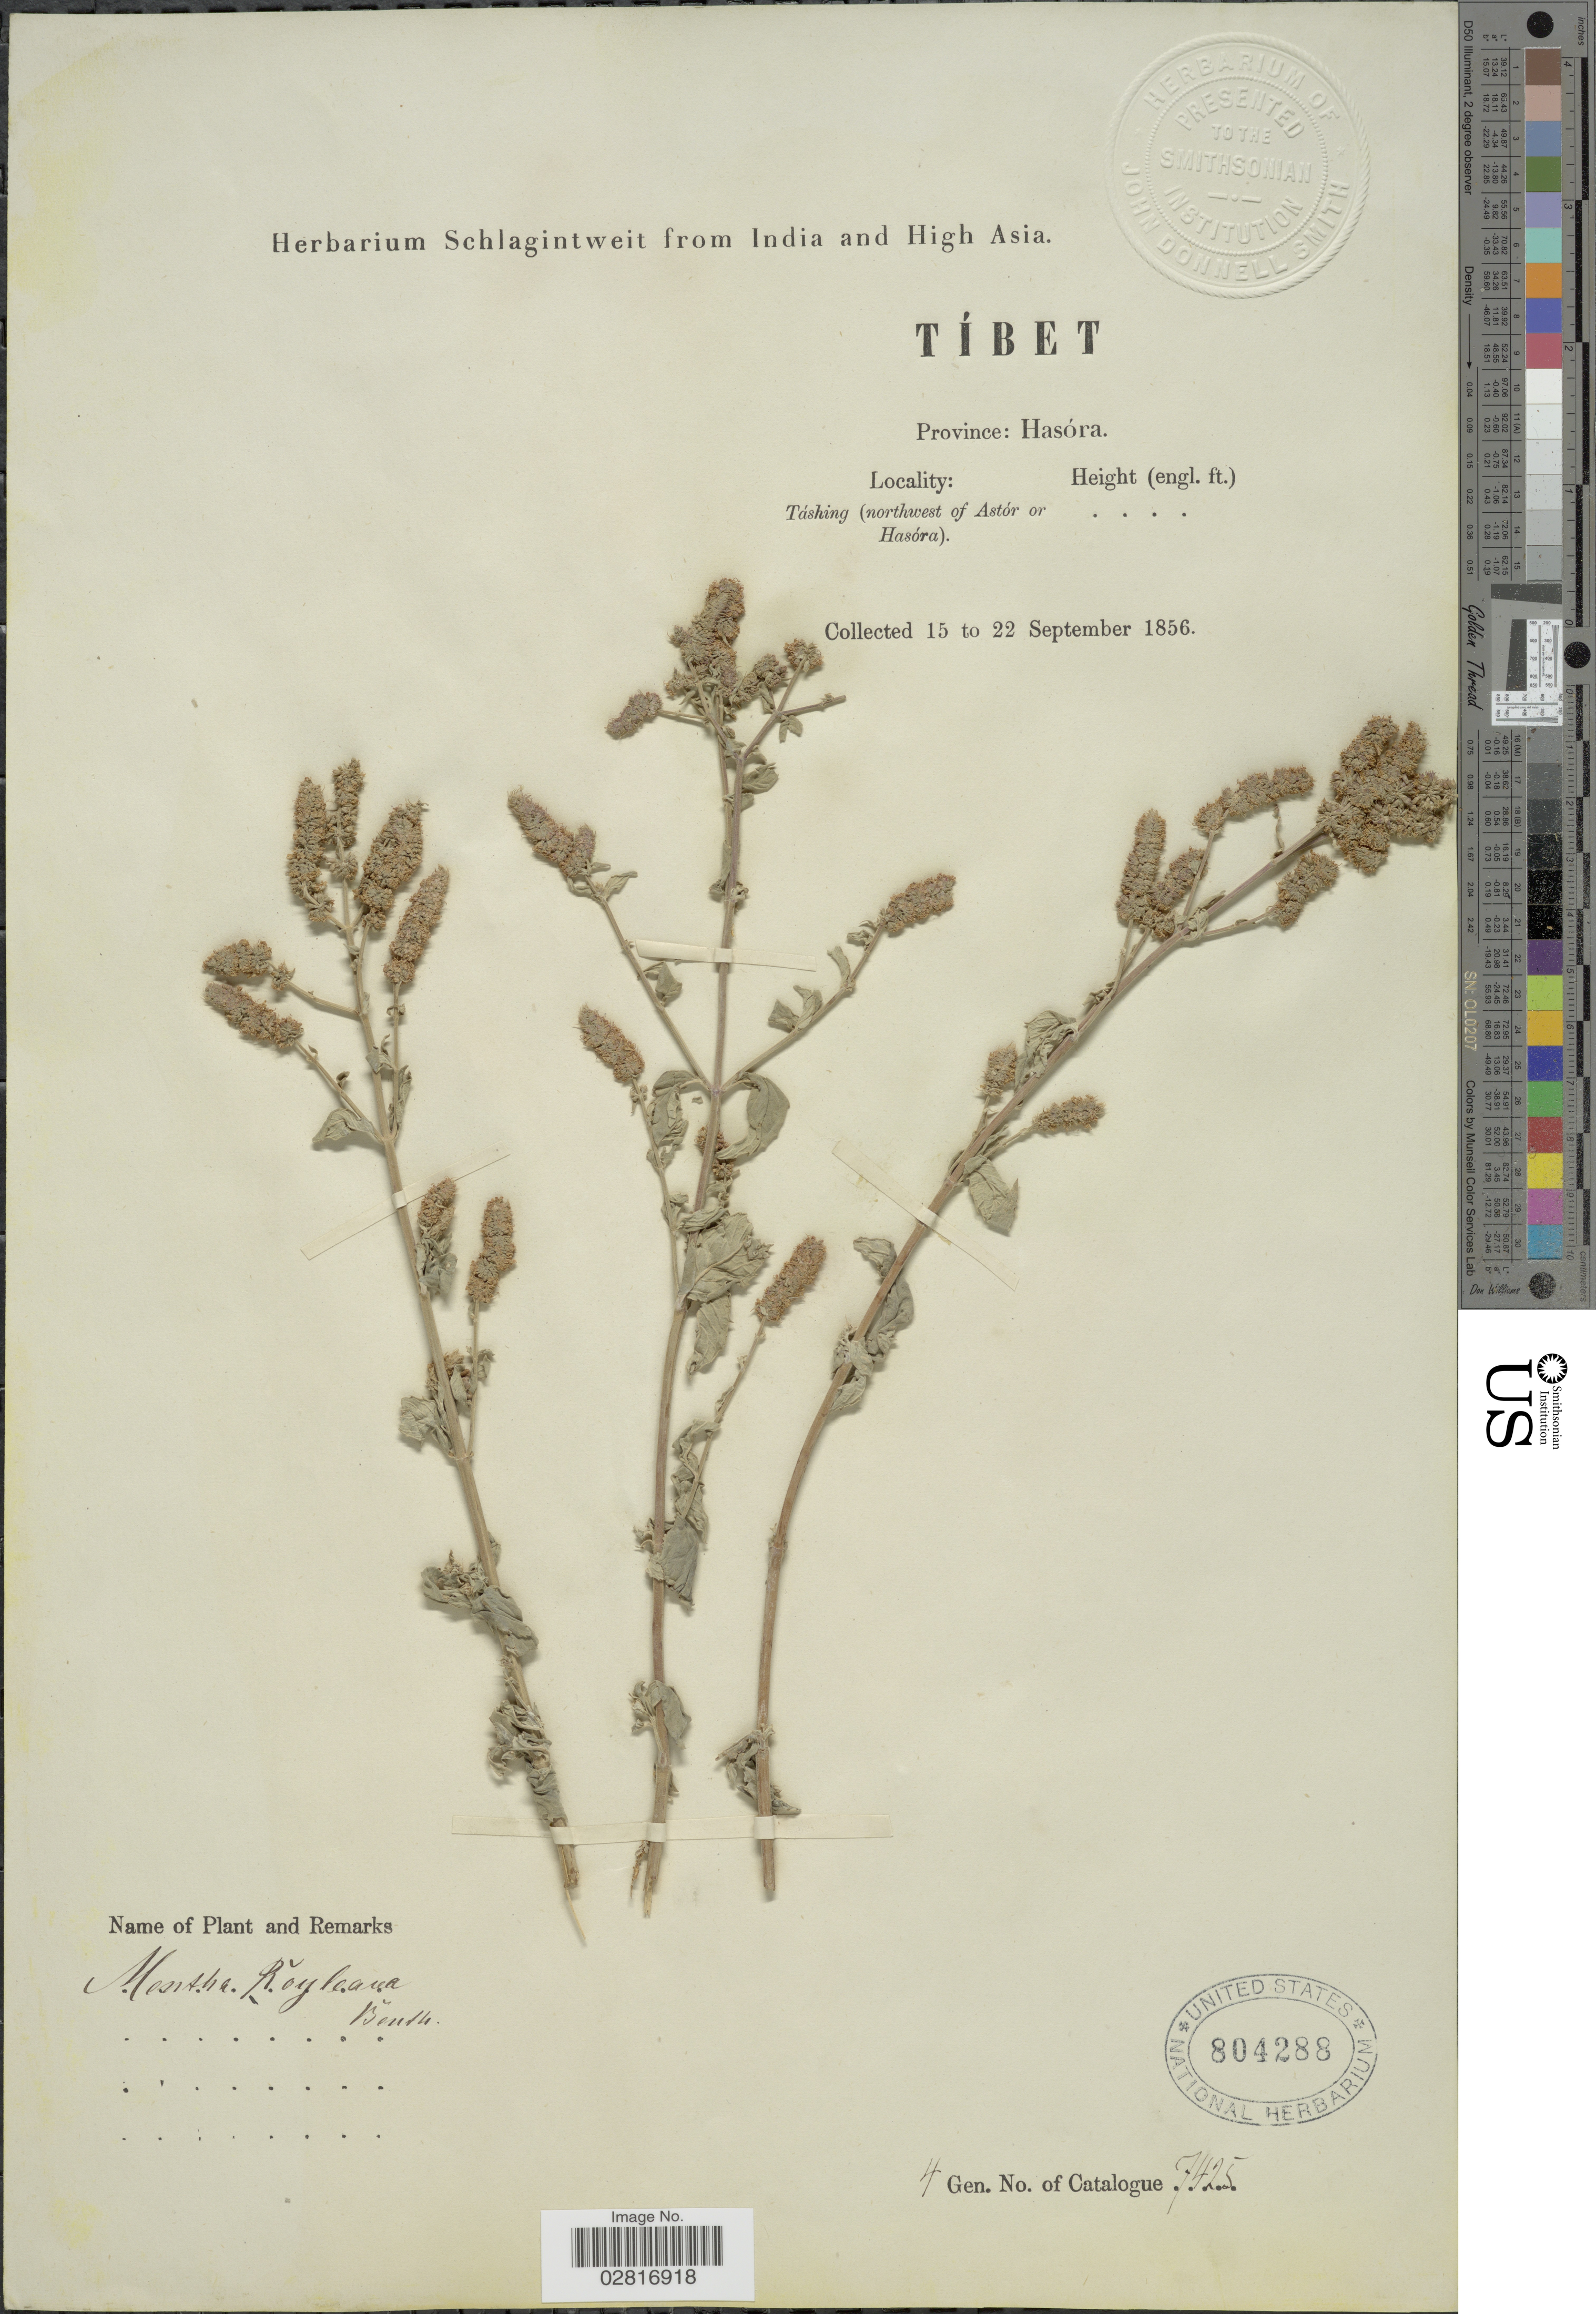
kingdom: Plantae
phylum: Tracheophyta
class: Magnoliopsida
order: Lamiales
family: Lamiaceae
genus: Mentha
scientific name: Mentha royleana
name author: Wall. ex Benth.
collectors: ex herb. Schlagintweit from India and High Asia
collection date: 1856-09-15/1856-09-22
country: China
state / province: Xizang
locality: Tíbet, Province: Hasóra, Táshing (northwest of Astór or Hasóra).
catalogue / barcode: US 804288